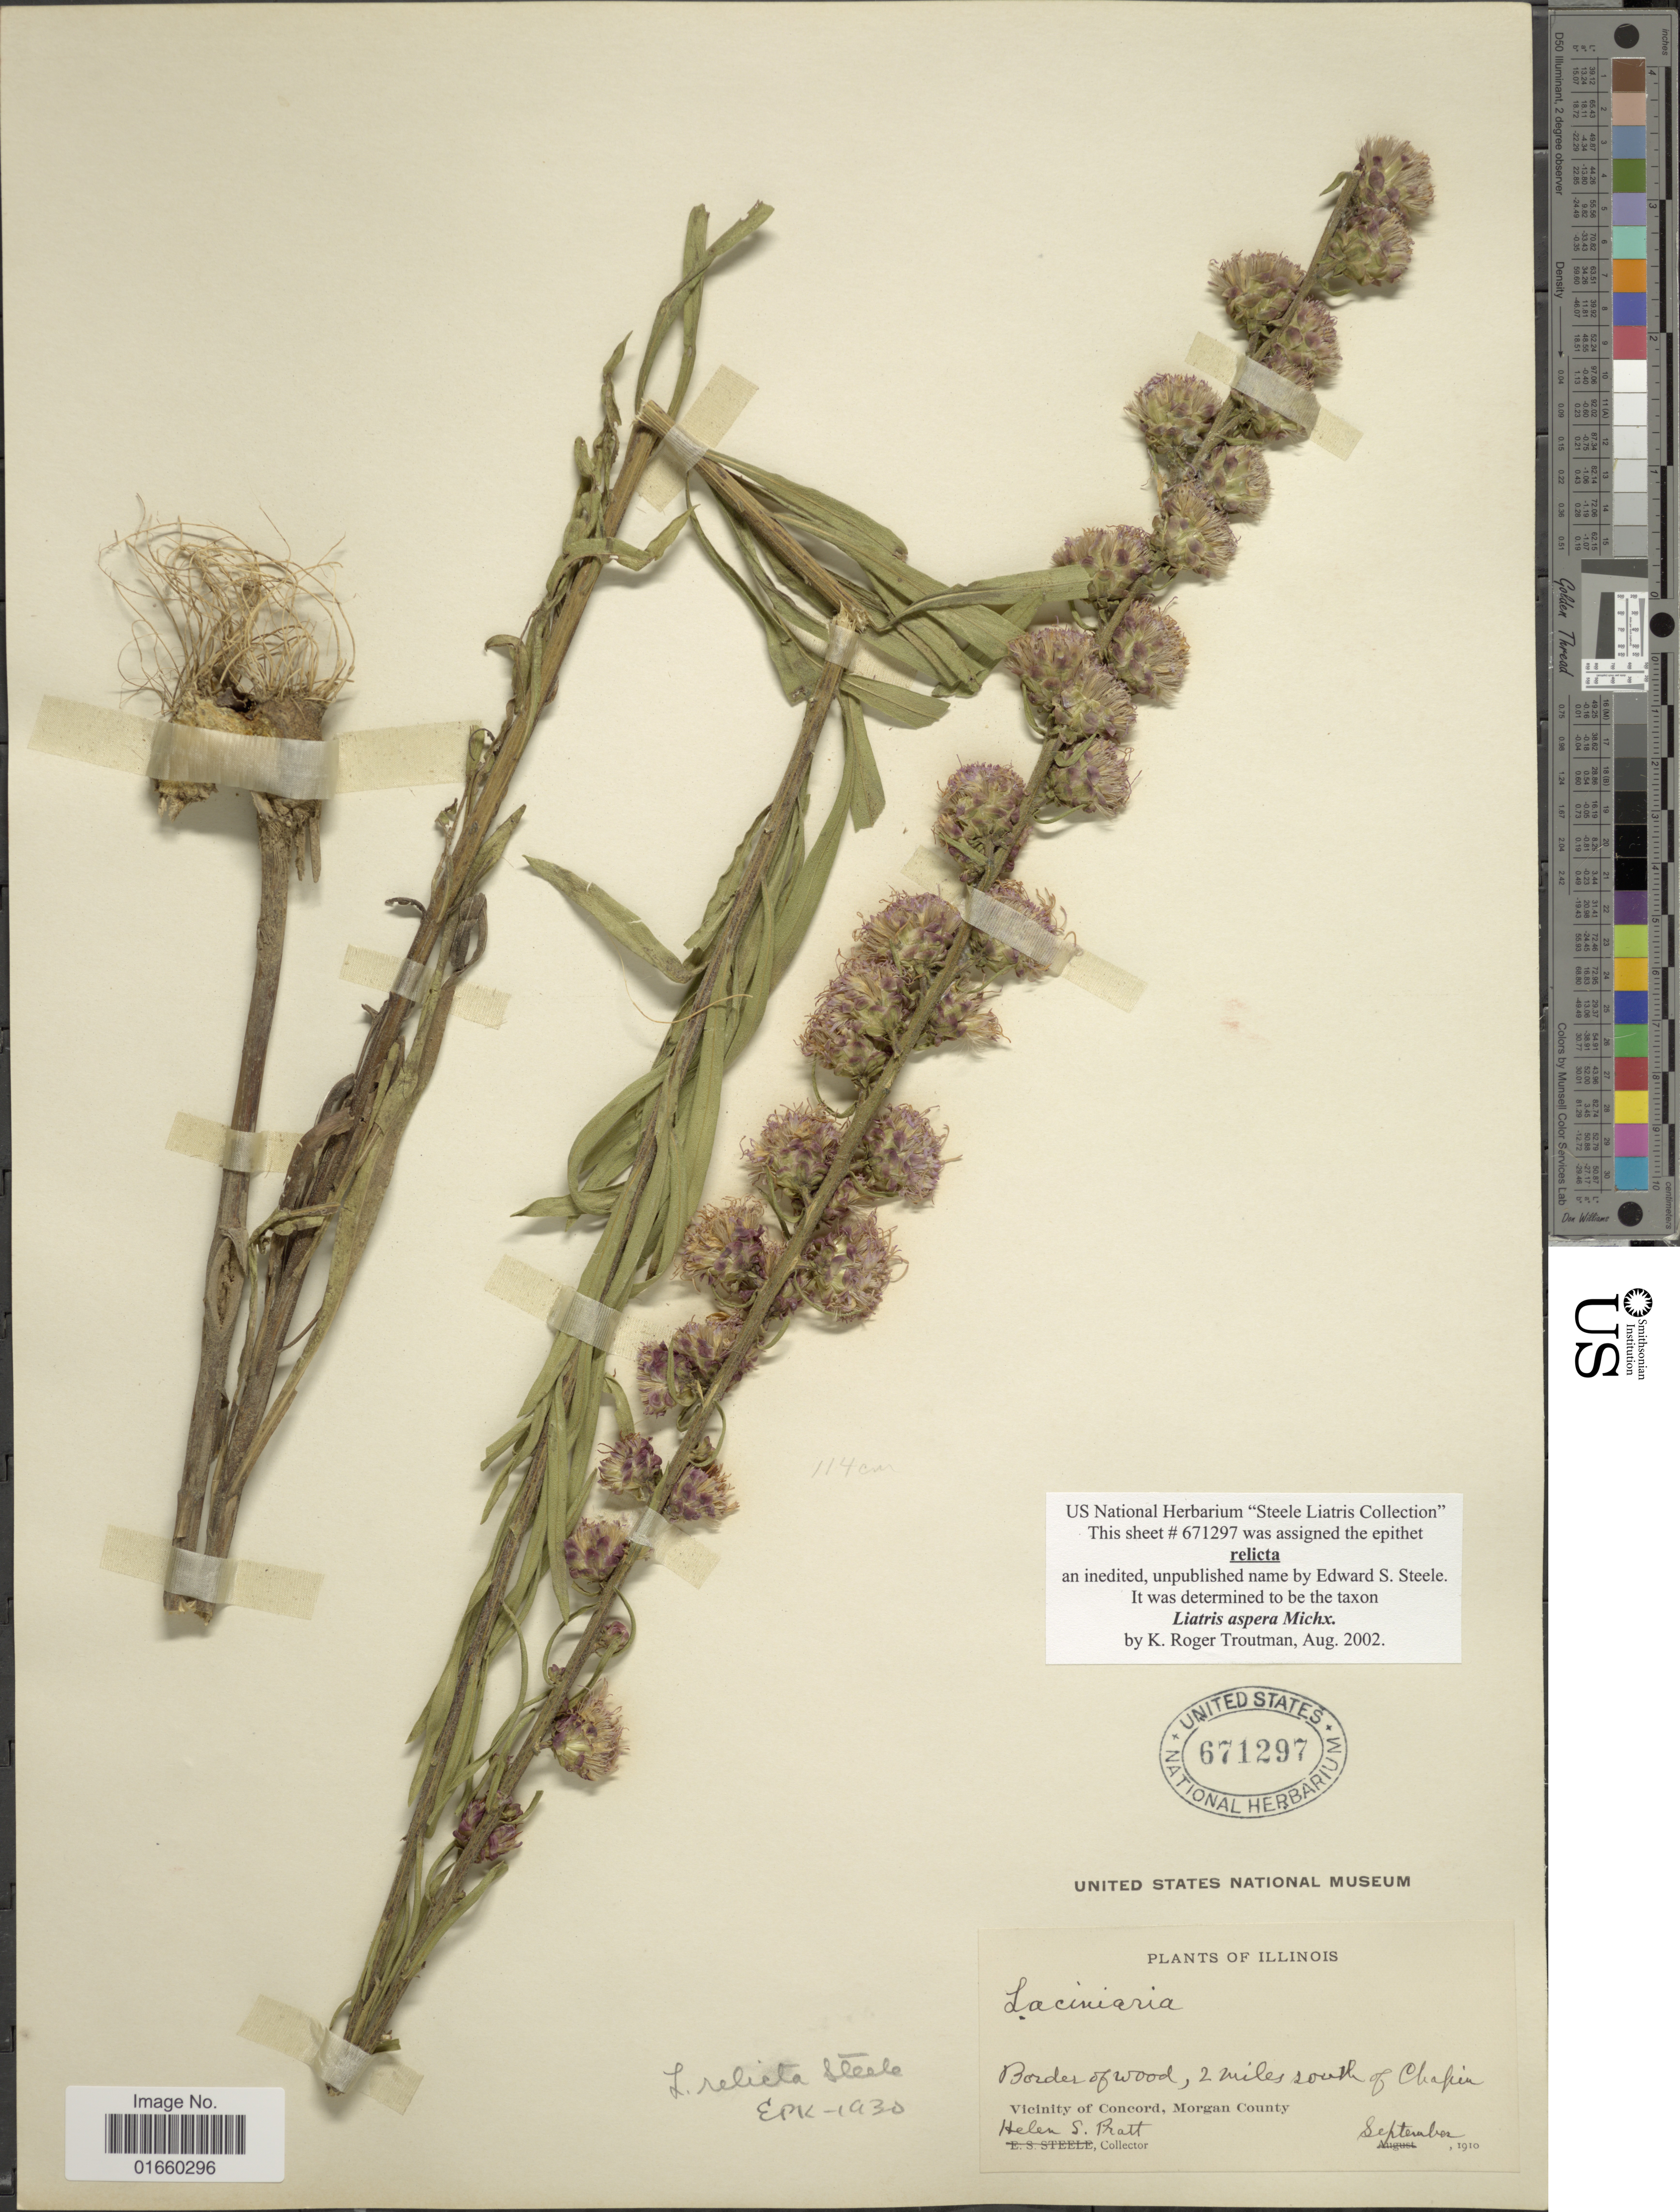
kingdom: Plantae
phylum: Tracheophyta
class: Magnoliopsida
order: Asterales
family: Asteraceae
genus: Liatris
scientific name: Liatris aspera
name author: Michx.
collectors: H. Pratt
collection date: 1910-09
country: United States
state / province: Illinois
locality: Border of wood, 2 miles south of Chapin, Vicinity of Concord, Morgan County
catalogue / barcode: US 671297